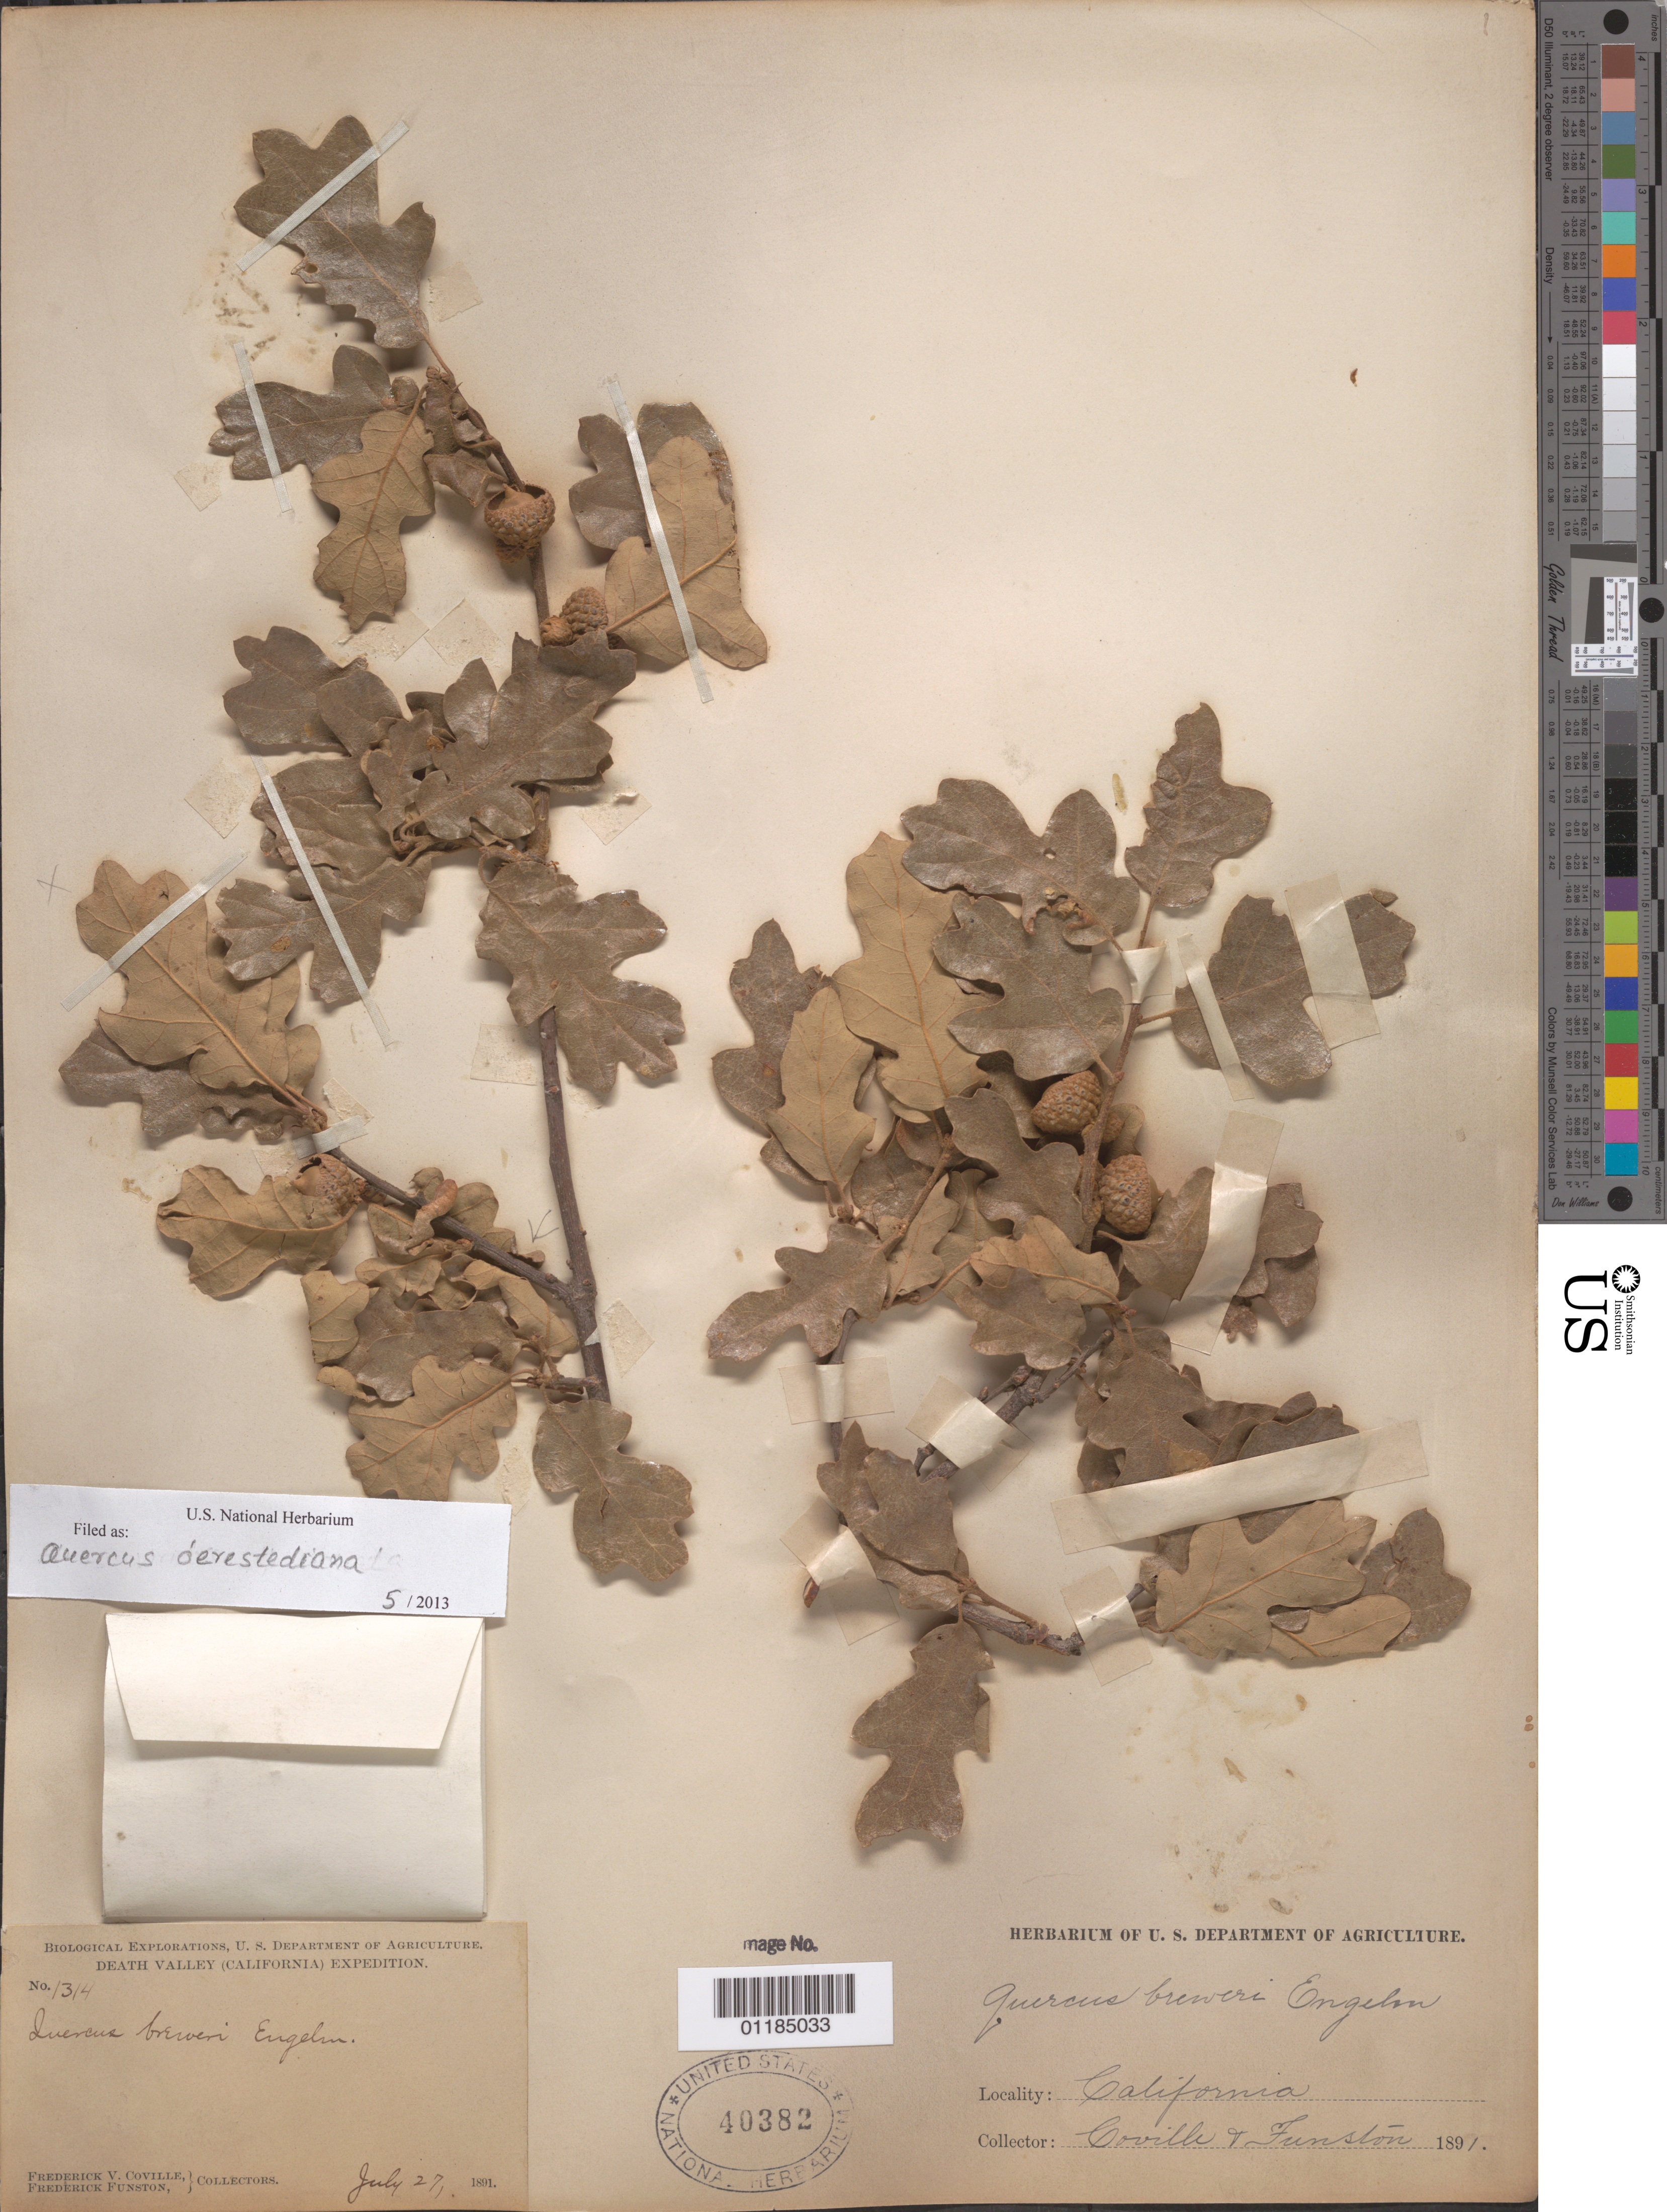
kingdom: Plantae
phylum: Tracheophyta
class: Magnoliopsida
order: Fagales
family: Fagaceae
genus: Quercus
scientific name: Quercus oerstediana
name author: R. Br.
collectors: F. V. Coville & F. Funston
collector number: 1341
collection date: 1891-07-27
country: United States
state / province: California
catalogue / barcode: US 40382